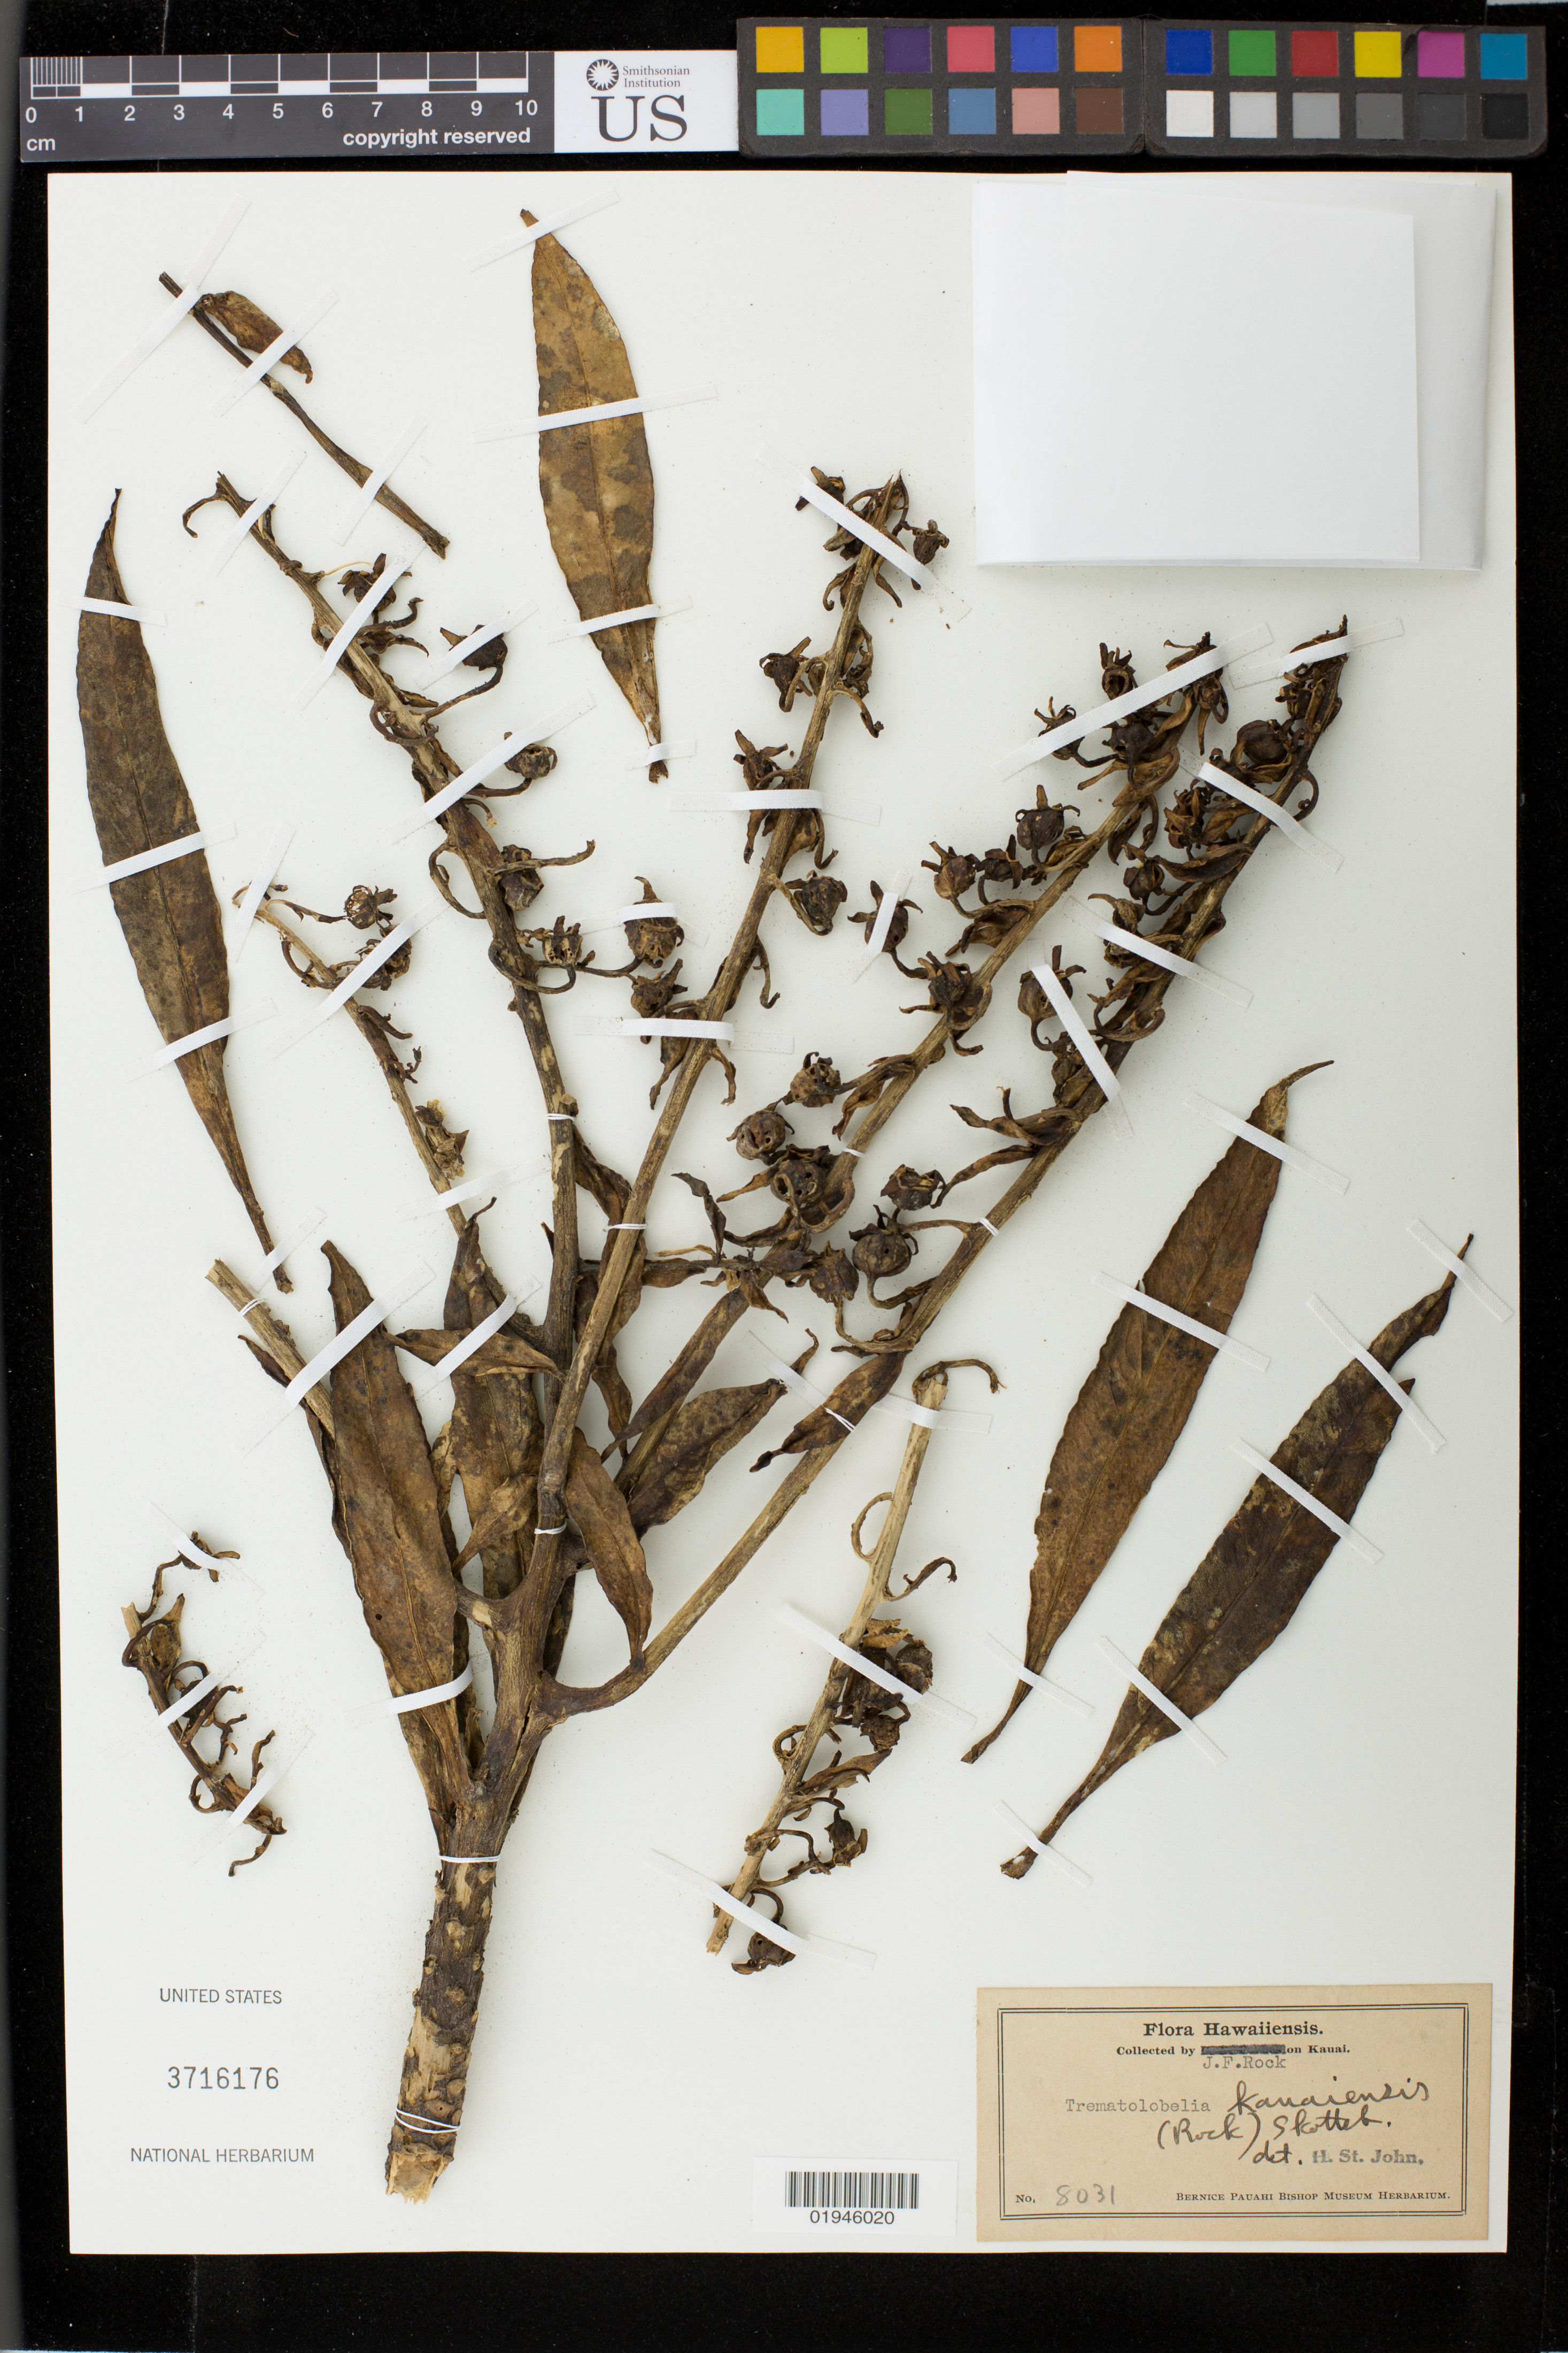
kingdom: Plantae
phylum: Tracheophyta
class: Magnoliopsida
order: Asterales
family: Campanulaceae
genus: Trematolobelia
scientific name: Trematolobelia kauaiensis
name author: (Rock) Skottsb.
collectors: J. F. Rock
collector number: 8031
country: United States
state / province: Hawaii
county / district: Kauai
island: Kaua'i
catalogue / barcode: US 3716176